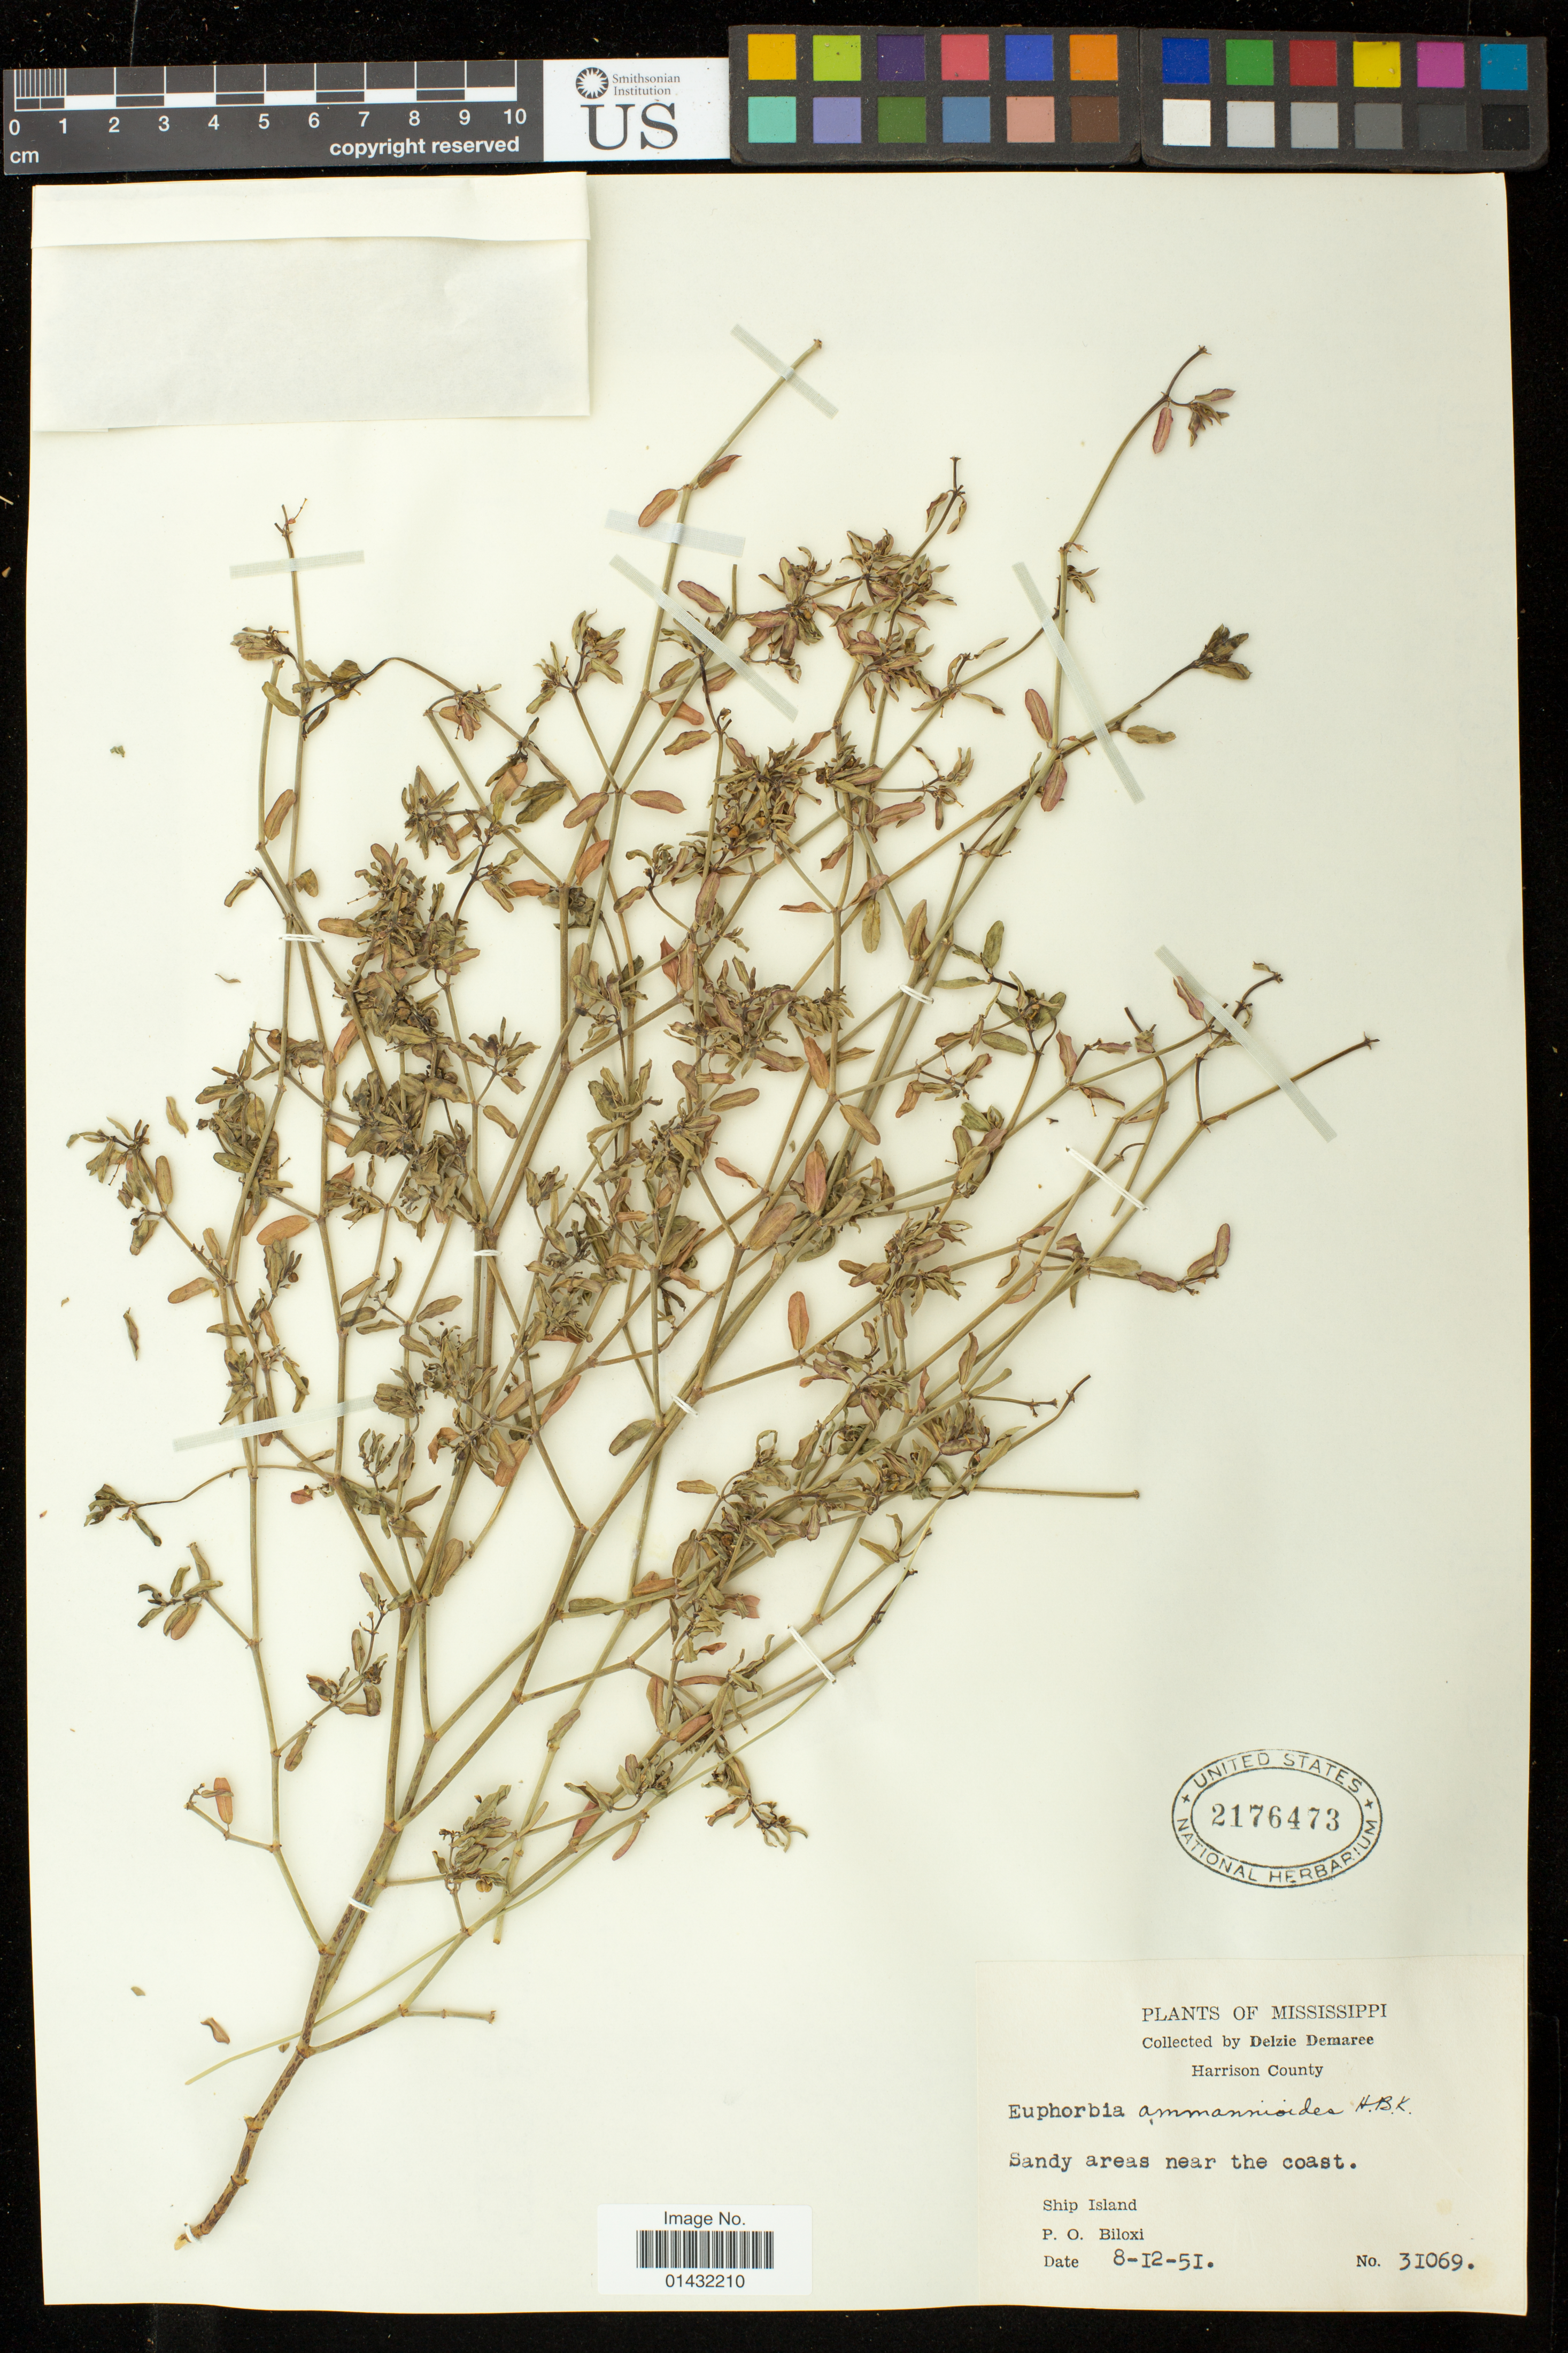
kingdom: Plantae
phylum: Tracheophyta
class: Magnoliopsida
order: Malpighiales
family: Euphorbiaceae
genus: Euphorbia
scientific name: Euphorbia bombensis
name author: Jacq.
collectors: D. Demaree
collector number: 31069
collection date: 1951-08-12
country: United States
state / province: Mississippi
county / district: Harrison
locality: Ship Island P.O. Biloxi sandy areas near the coast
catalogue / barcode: US 2176473